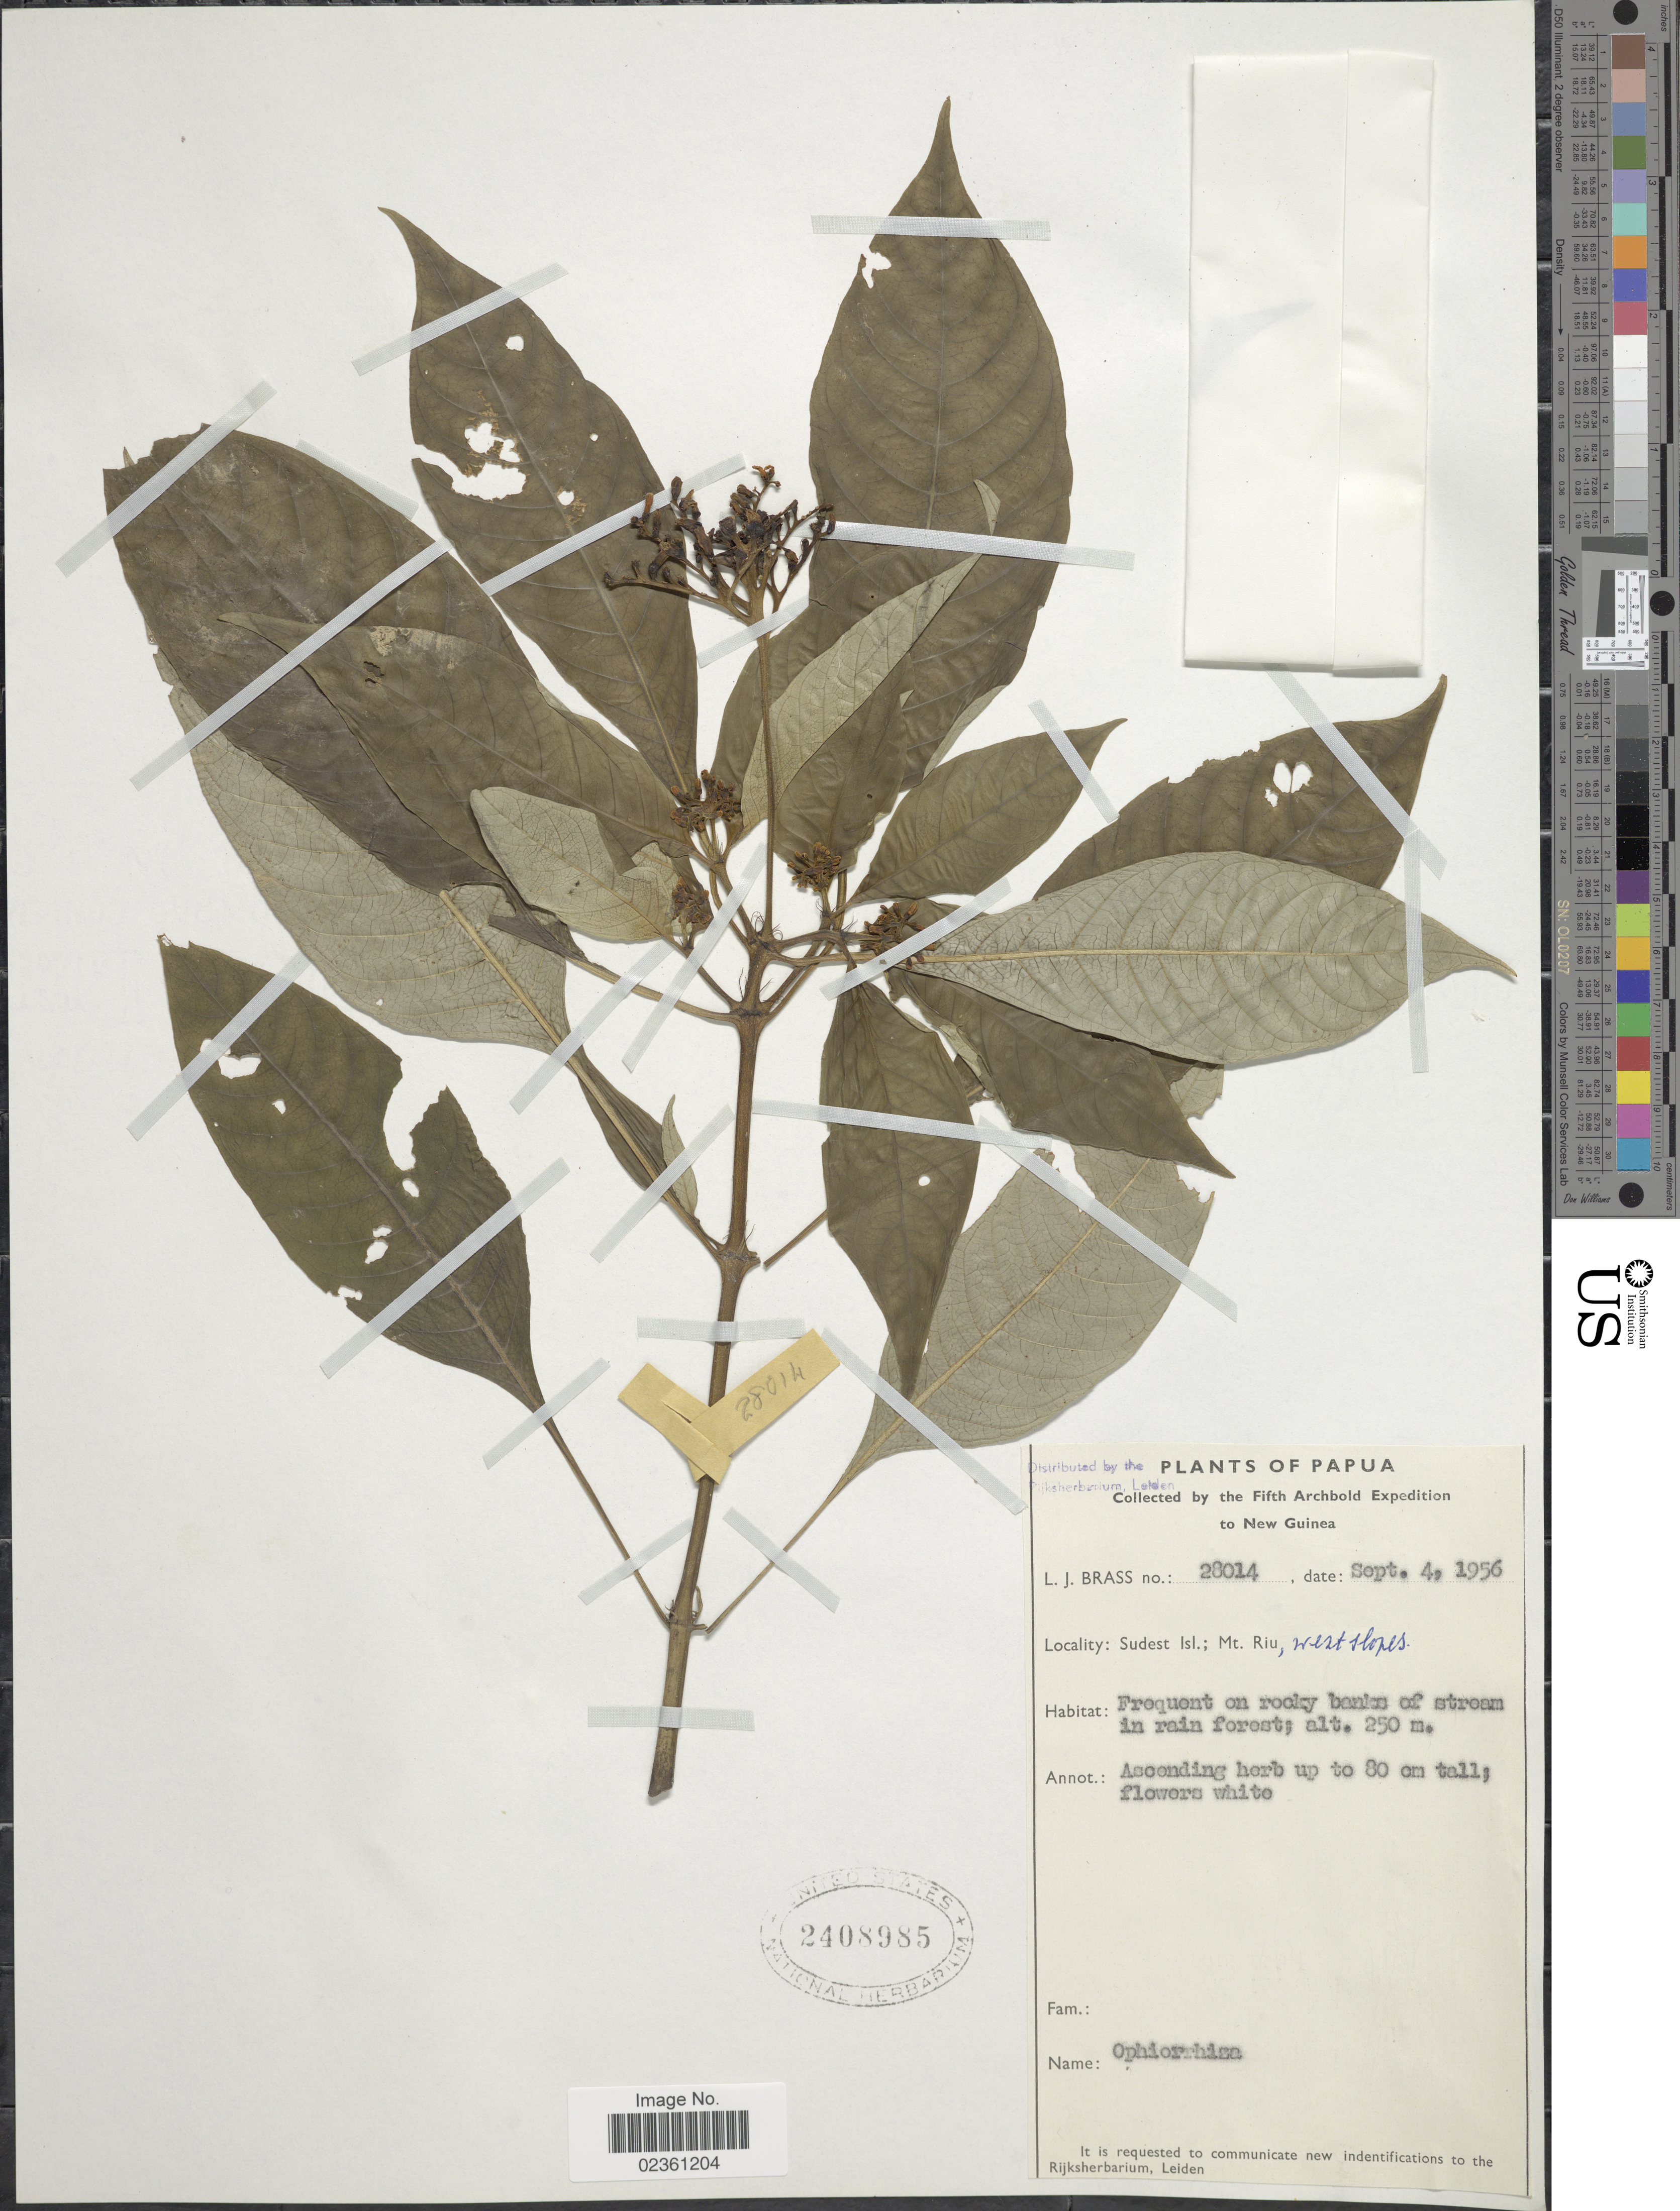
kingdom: Plantae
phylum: Tracheophyta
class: Magnoliopsida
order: Gentianales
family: Rubiaceae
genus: Ophiorrhiza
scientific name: Ophiorrhiza sp.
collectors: L. J. Brass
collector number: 28014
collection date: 1956-09-04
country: Papua New Guinea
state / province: Milne Bay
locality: Sudest Isl.; Mt Riu, west slopes, Frequent on rocky banks of stream in rain forest. New Guinea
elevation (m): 250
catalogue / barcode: US 2408985